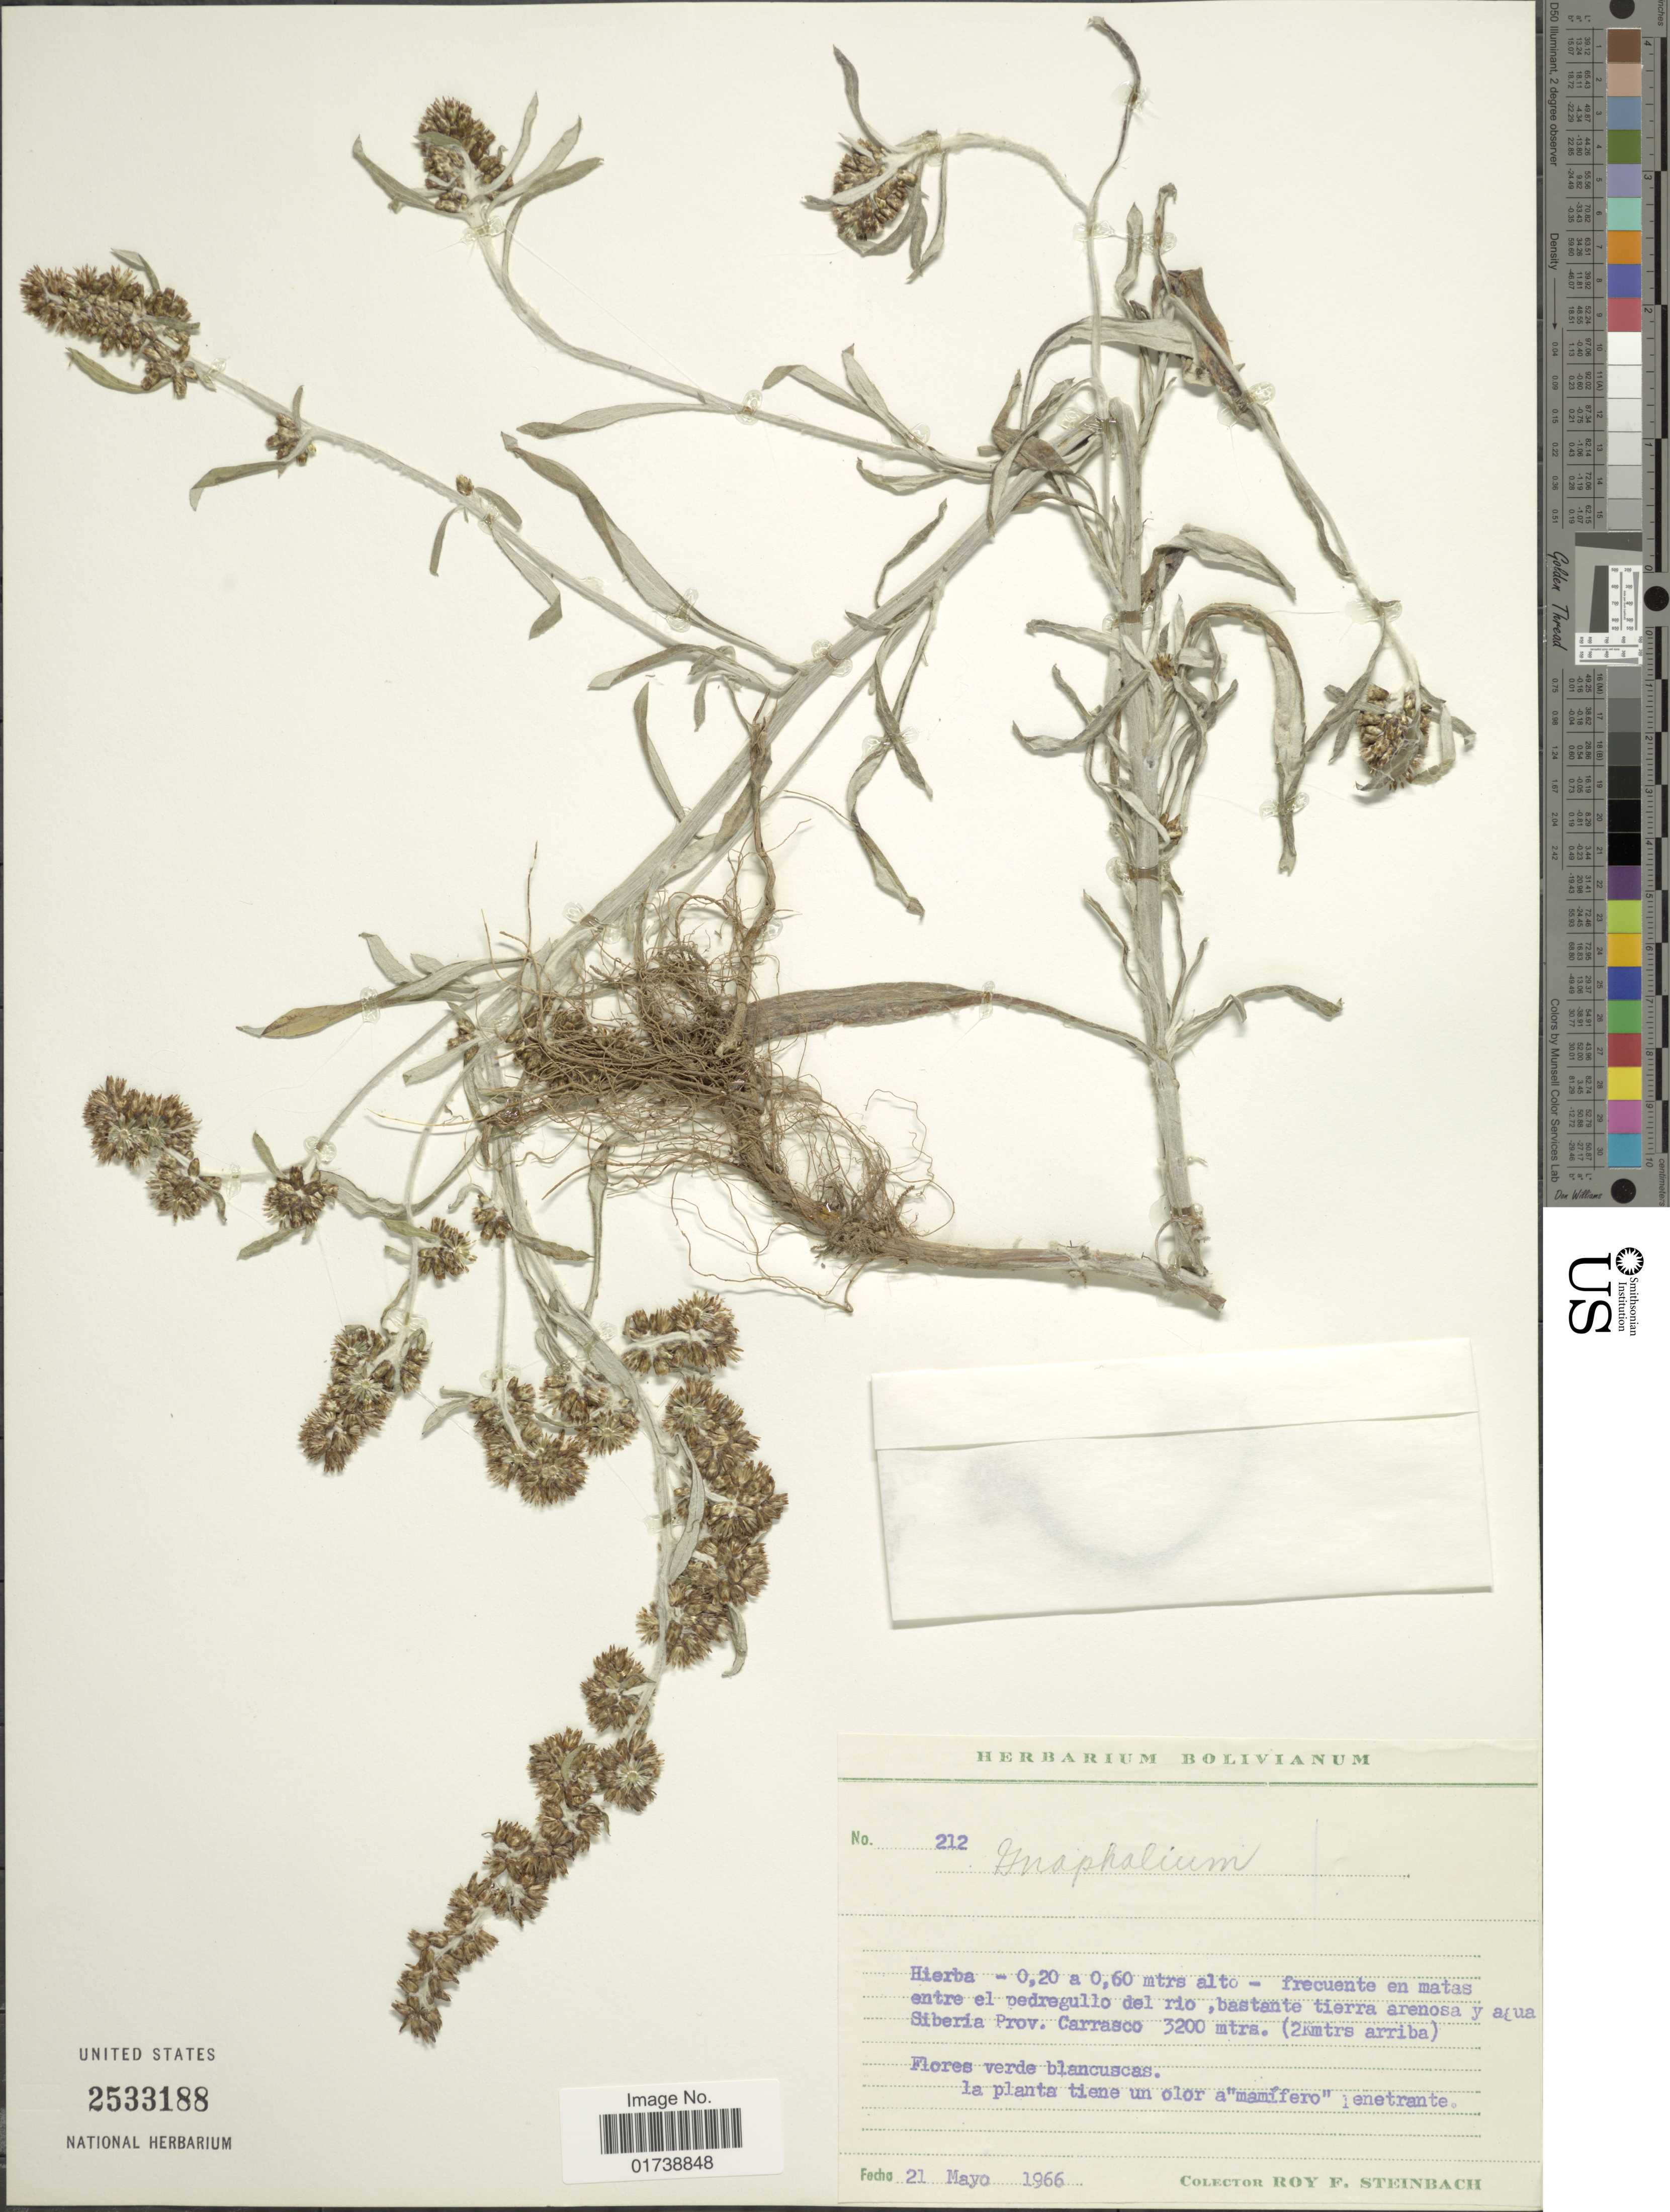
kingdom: Plantae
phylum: Tracheophyta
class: Magnoliopsida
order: Asterales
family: Asteraceae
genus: Gamochaeta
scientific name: Gamochaeta sp.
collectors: R. F. Steinbach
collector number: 212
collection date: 1966-05-21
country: Bolivia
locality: Entre el pedregullo del rio, bastante tierra arenosa y agua Siberia Prov. Carrasco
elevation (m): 3200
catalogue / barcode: US 2533188